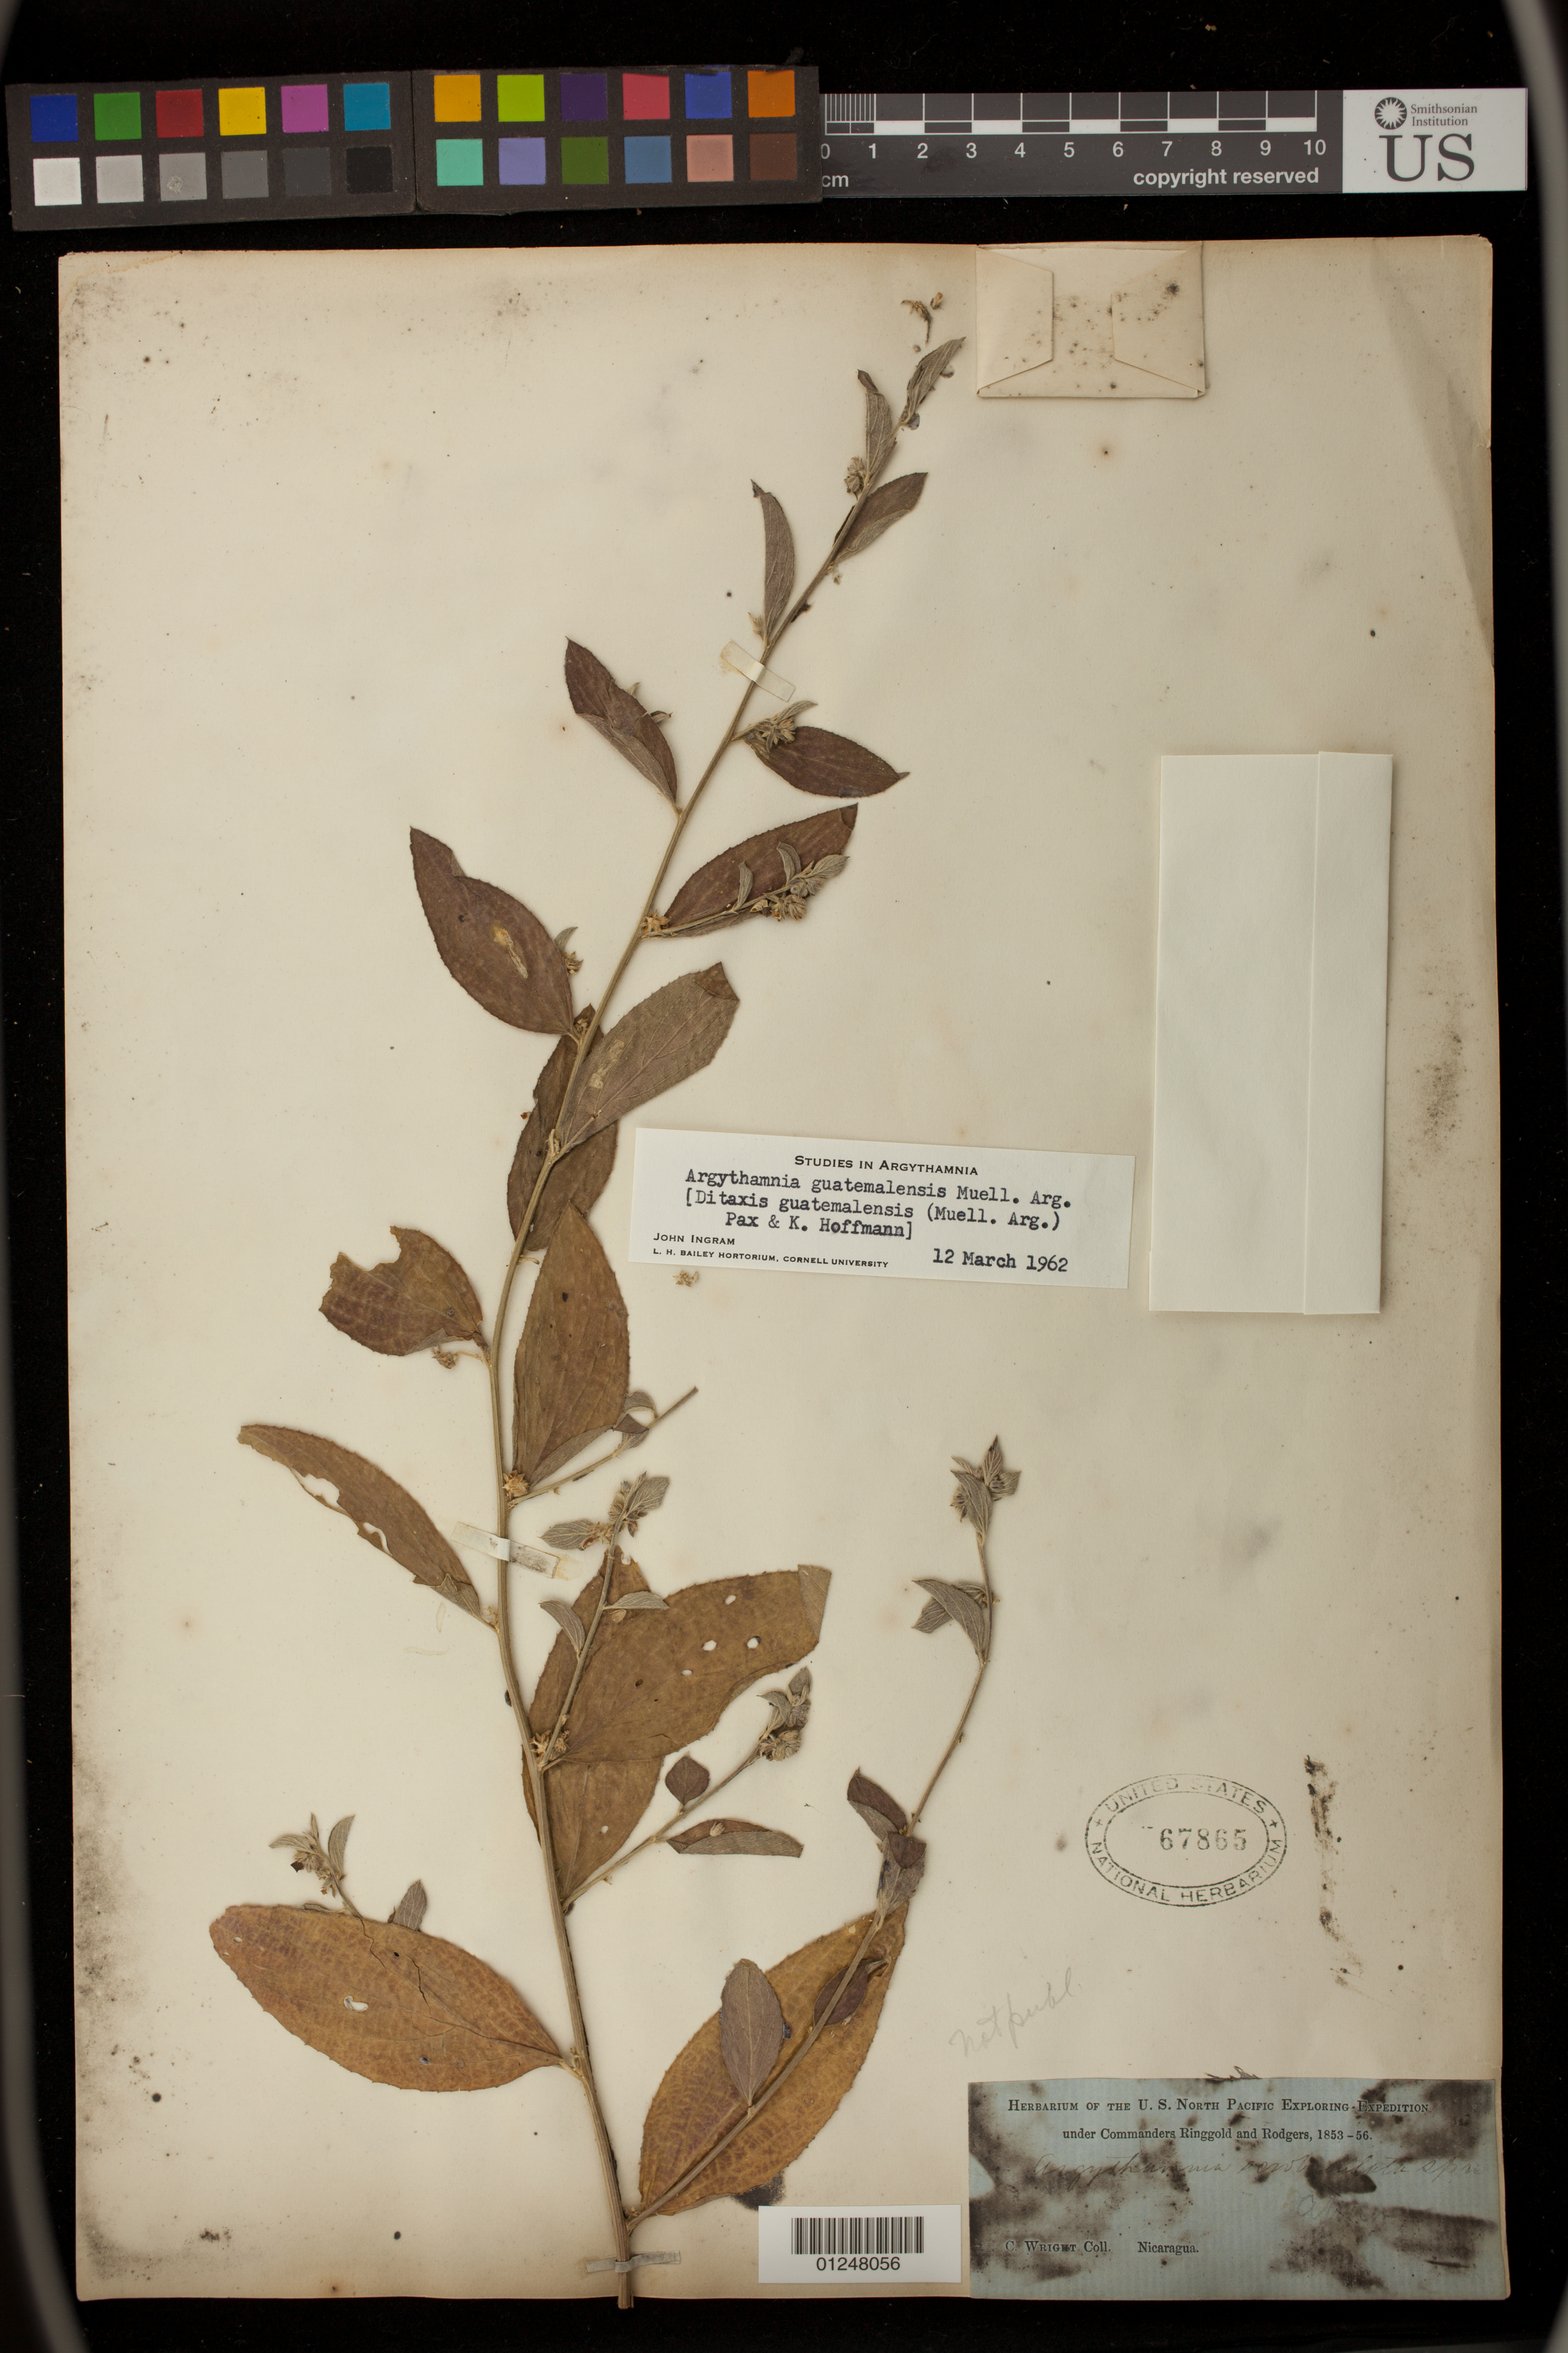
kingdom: Plantae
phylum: Tracheophyta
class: Magnoliopsida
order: Malpighiales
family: Euphorbiaceae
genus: Ditaxis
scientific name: Ditaxis guatemalensis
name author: (Müll. Arg.) Pax & K. Hoffm.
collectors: C. Wright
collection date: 1853/1856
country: Nicaragua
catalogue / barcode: US 67865